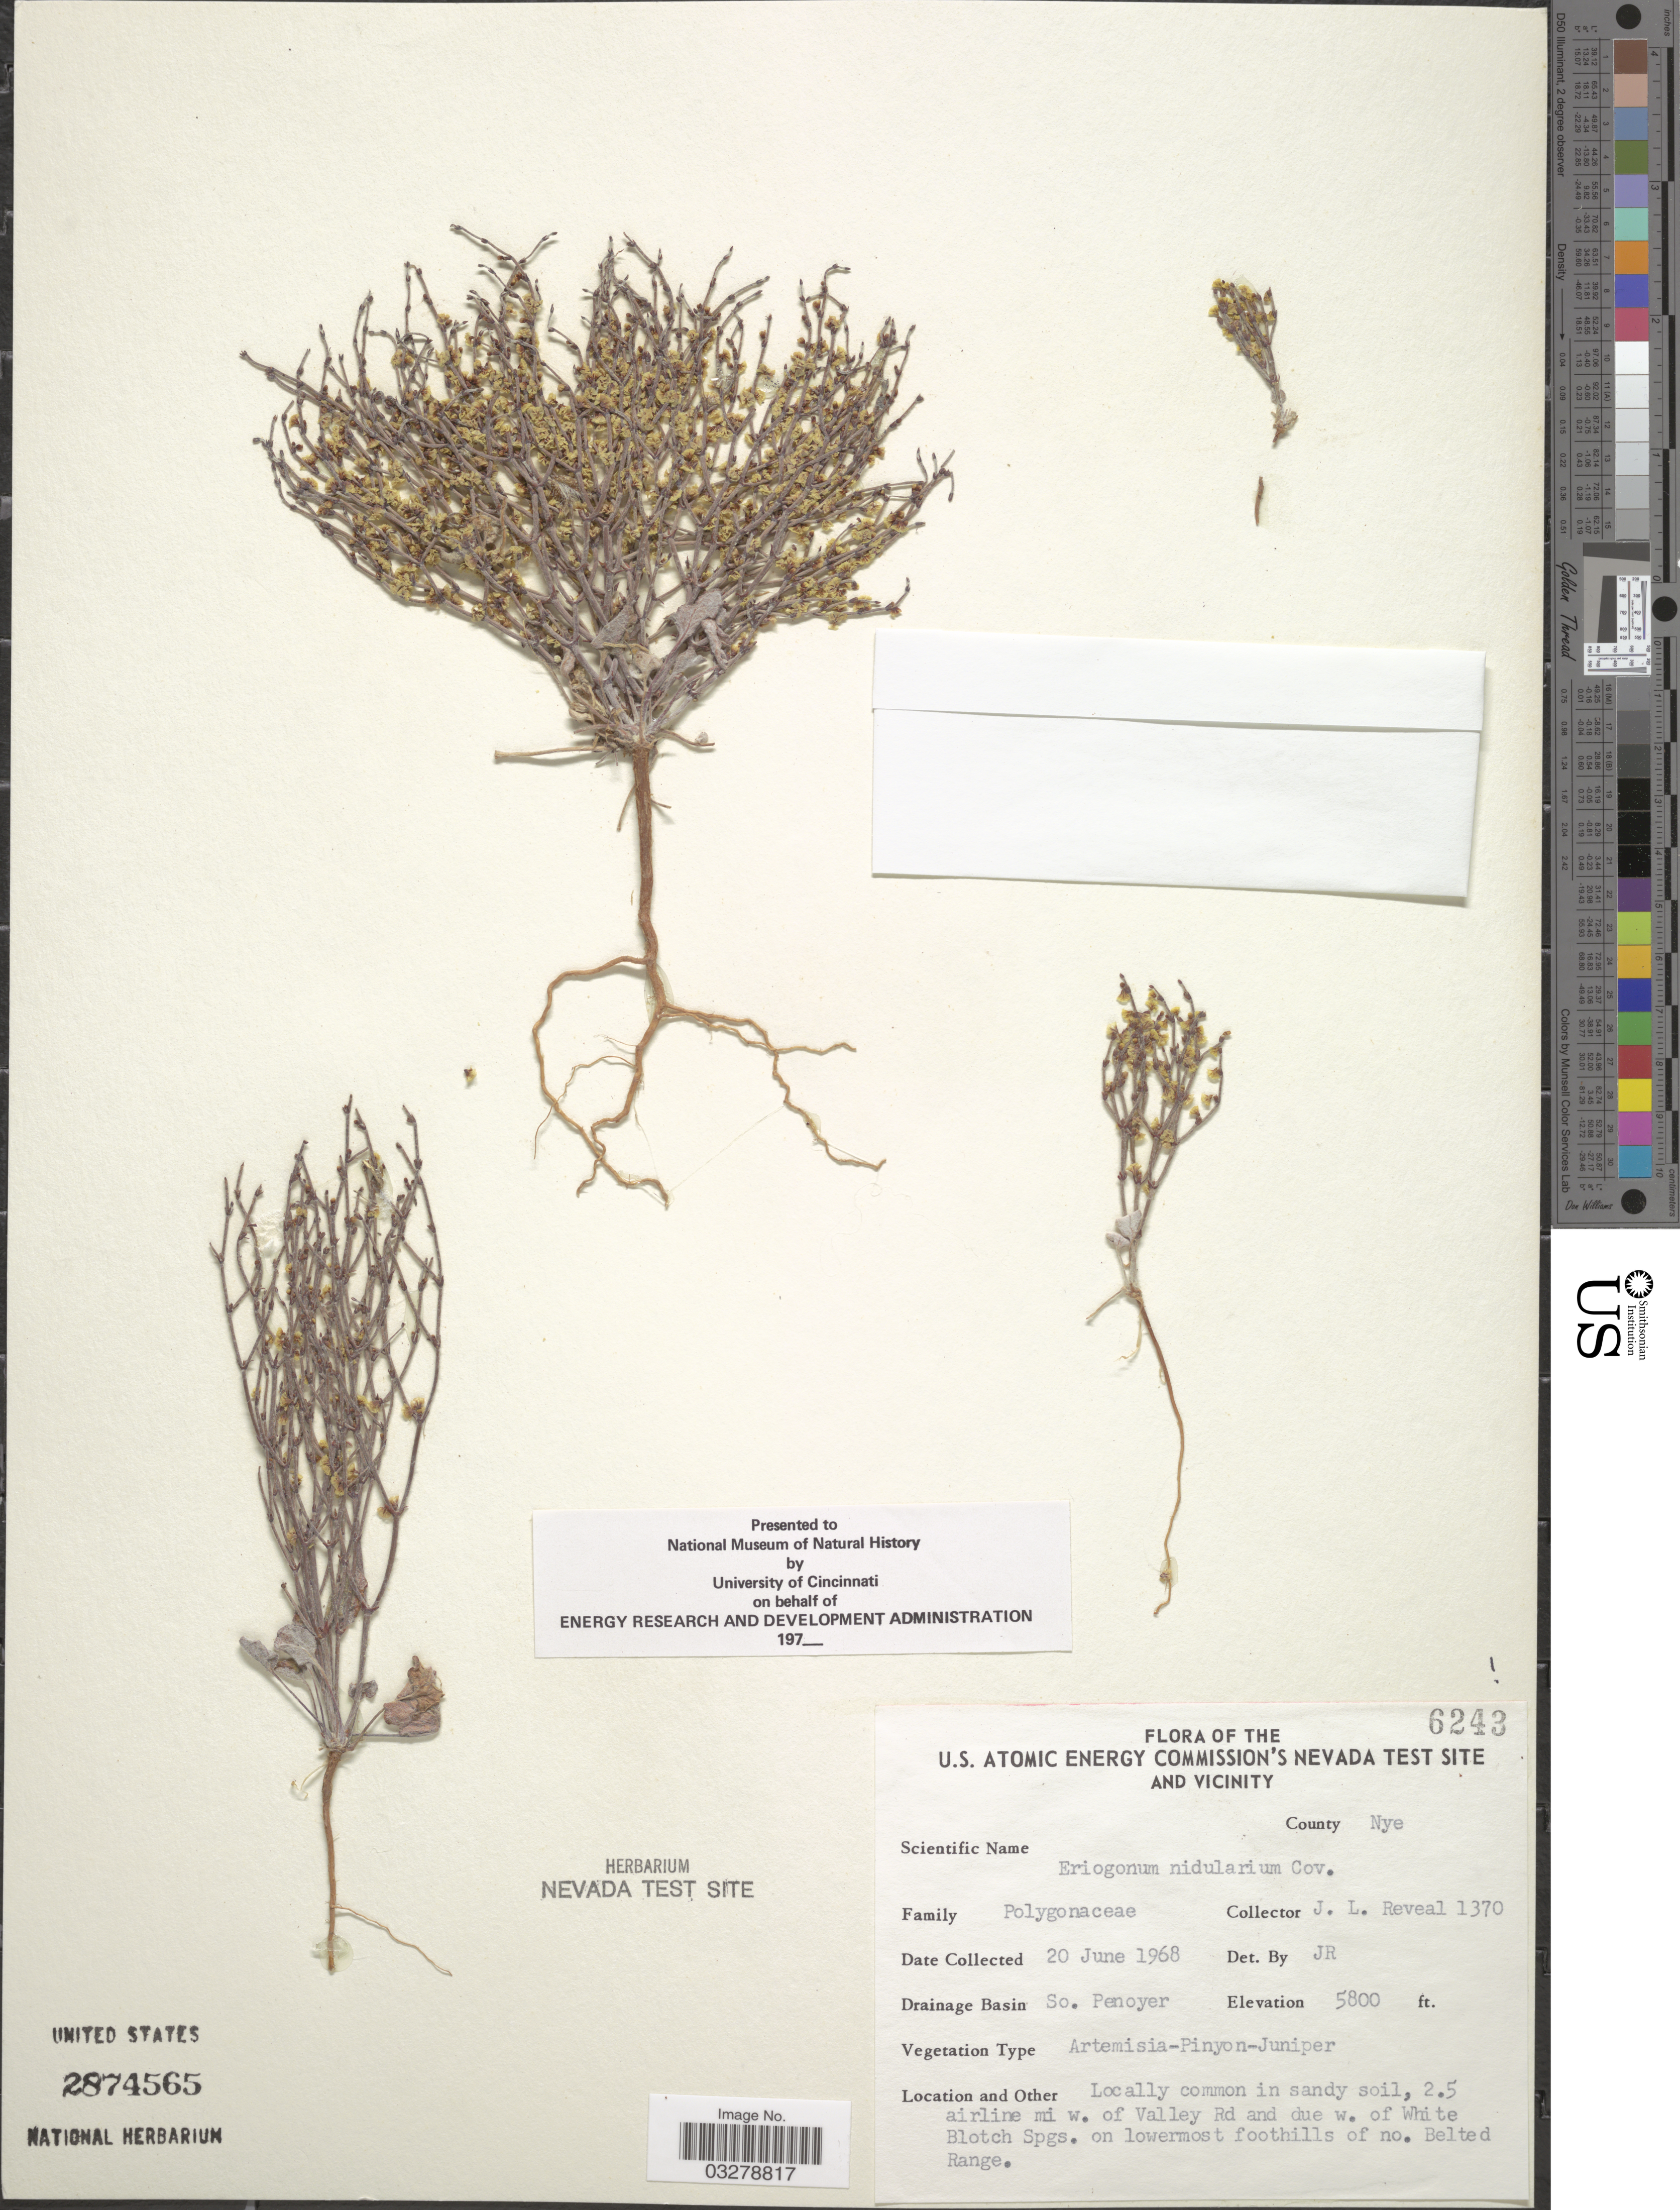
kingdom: Plantae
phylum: Tracheophyta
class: Magnoliopsida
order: Caryophyllales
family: Polygonaceae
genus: Eriogonum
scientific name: Eriogonum nidularium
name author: Coville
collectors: J. L. Reveal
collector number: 1370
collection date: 1968-06-20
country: United States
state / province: Nevada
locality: U.S. Atomic Energy Commission's Nevada Test Site and Vicinity. County Nye. Drainage Basin So. Penoyer. 2.5 airline mi w. of Valley Rd and due w. of White Blotch Spgs. on lowermost foothills of no. Belted Range.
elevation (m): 1768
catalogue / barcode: US 2874565